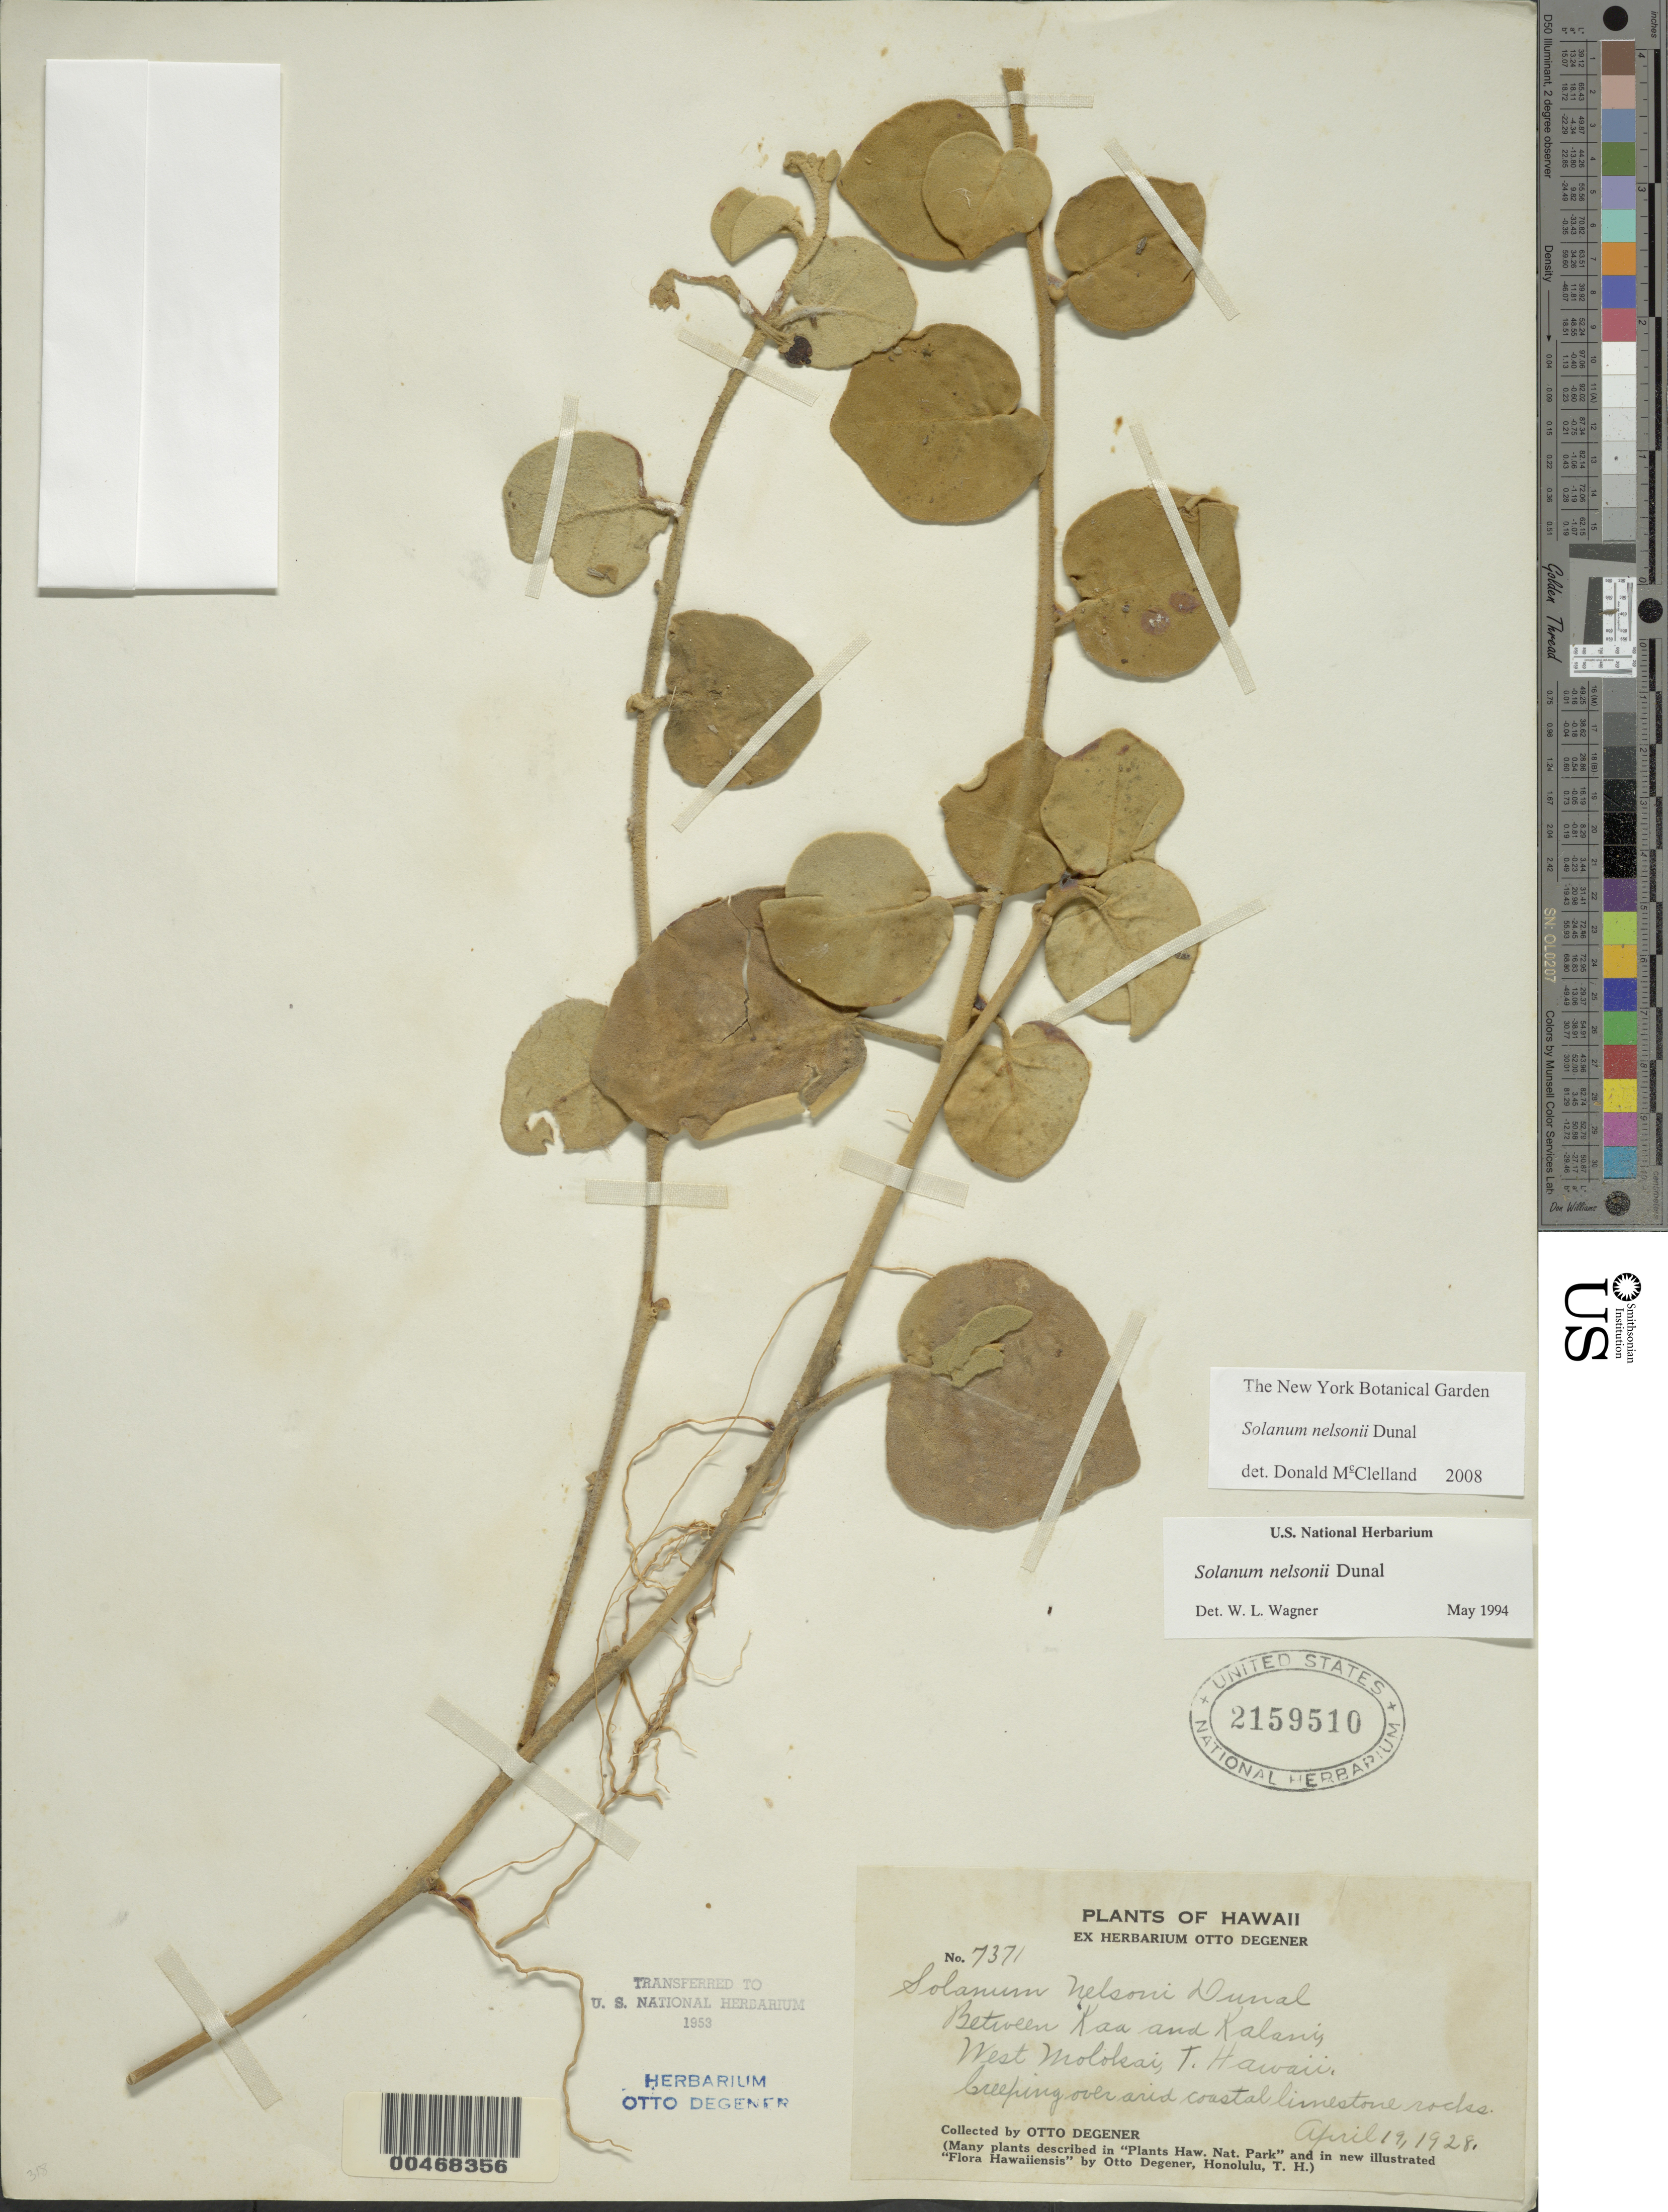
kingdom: Plantae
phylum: Tracheophyta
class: Magnoliopsida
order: Solanales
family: Solanaceae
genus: Solanum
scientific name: Solanum nelsonii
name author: Dunal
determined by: Wagner, W. L., (BOT), Smithsonian Institution - National Museum of Natural History (UNITED STATES)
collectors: O. Degener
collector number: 7371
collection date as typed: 19 Apr 1928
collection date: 1928-04-19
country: United States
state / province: Hawaii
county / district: Maui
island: Moloka'i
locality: W Molokai, between Kaa and Kalani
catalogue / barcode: US 2159510